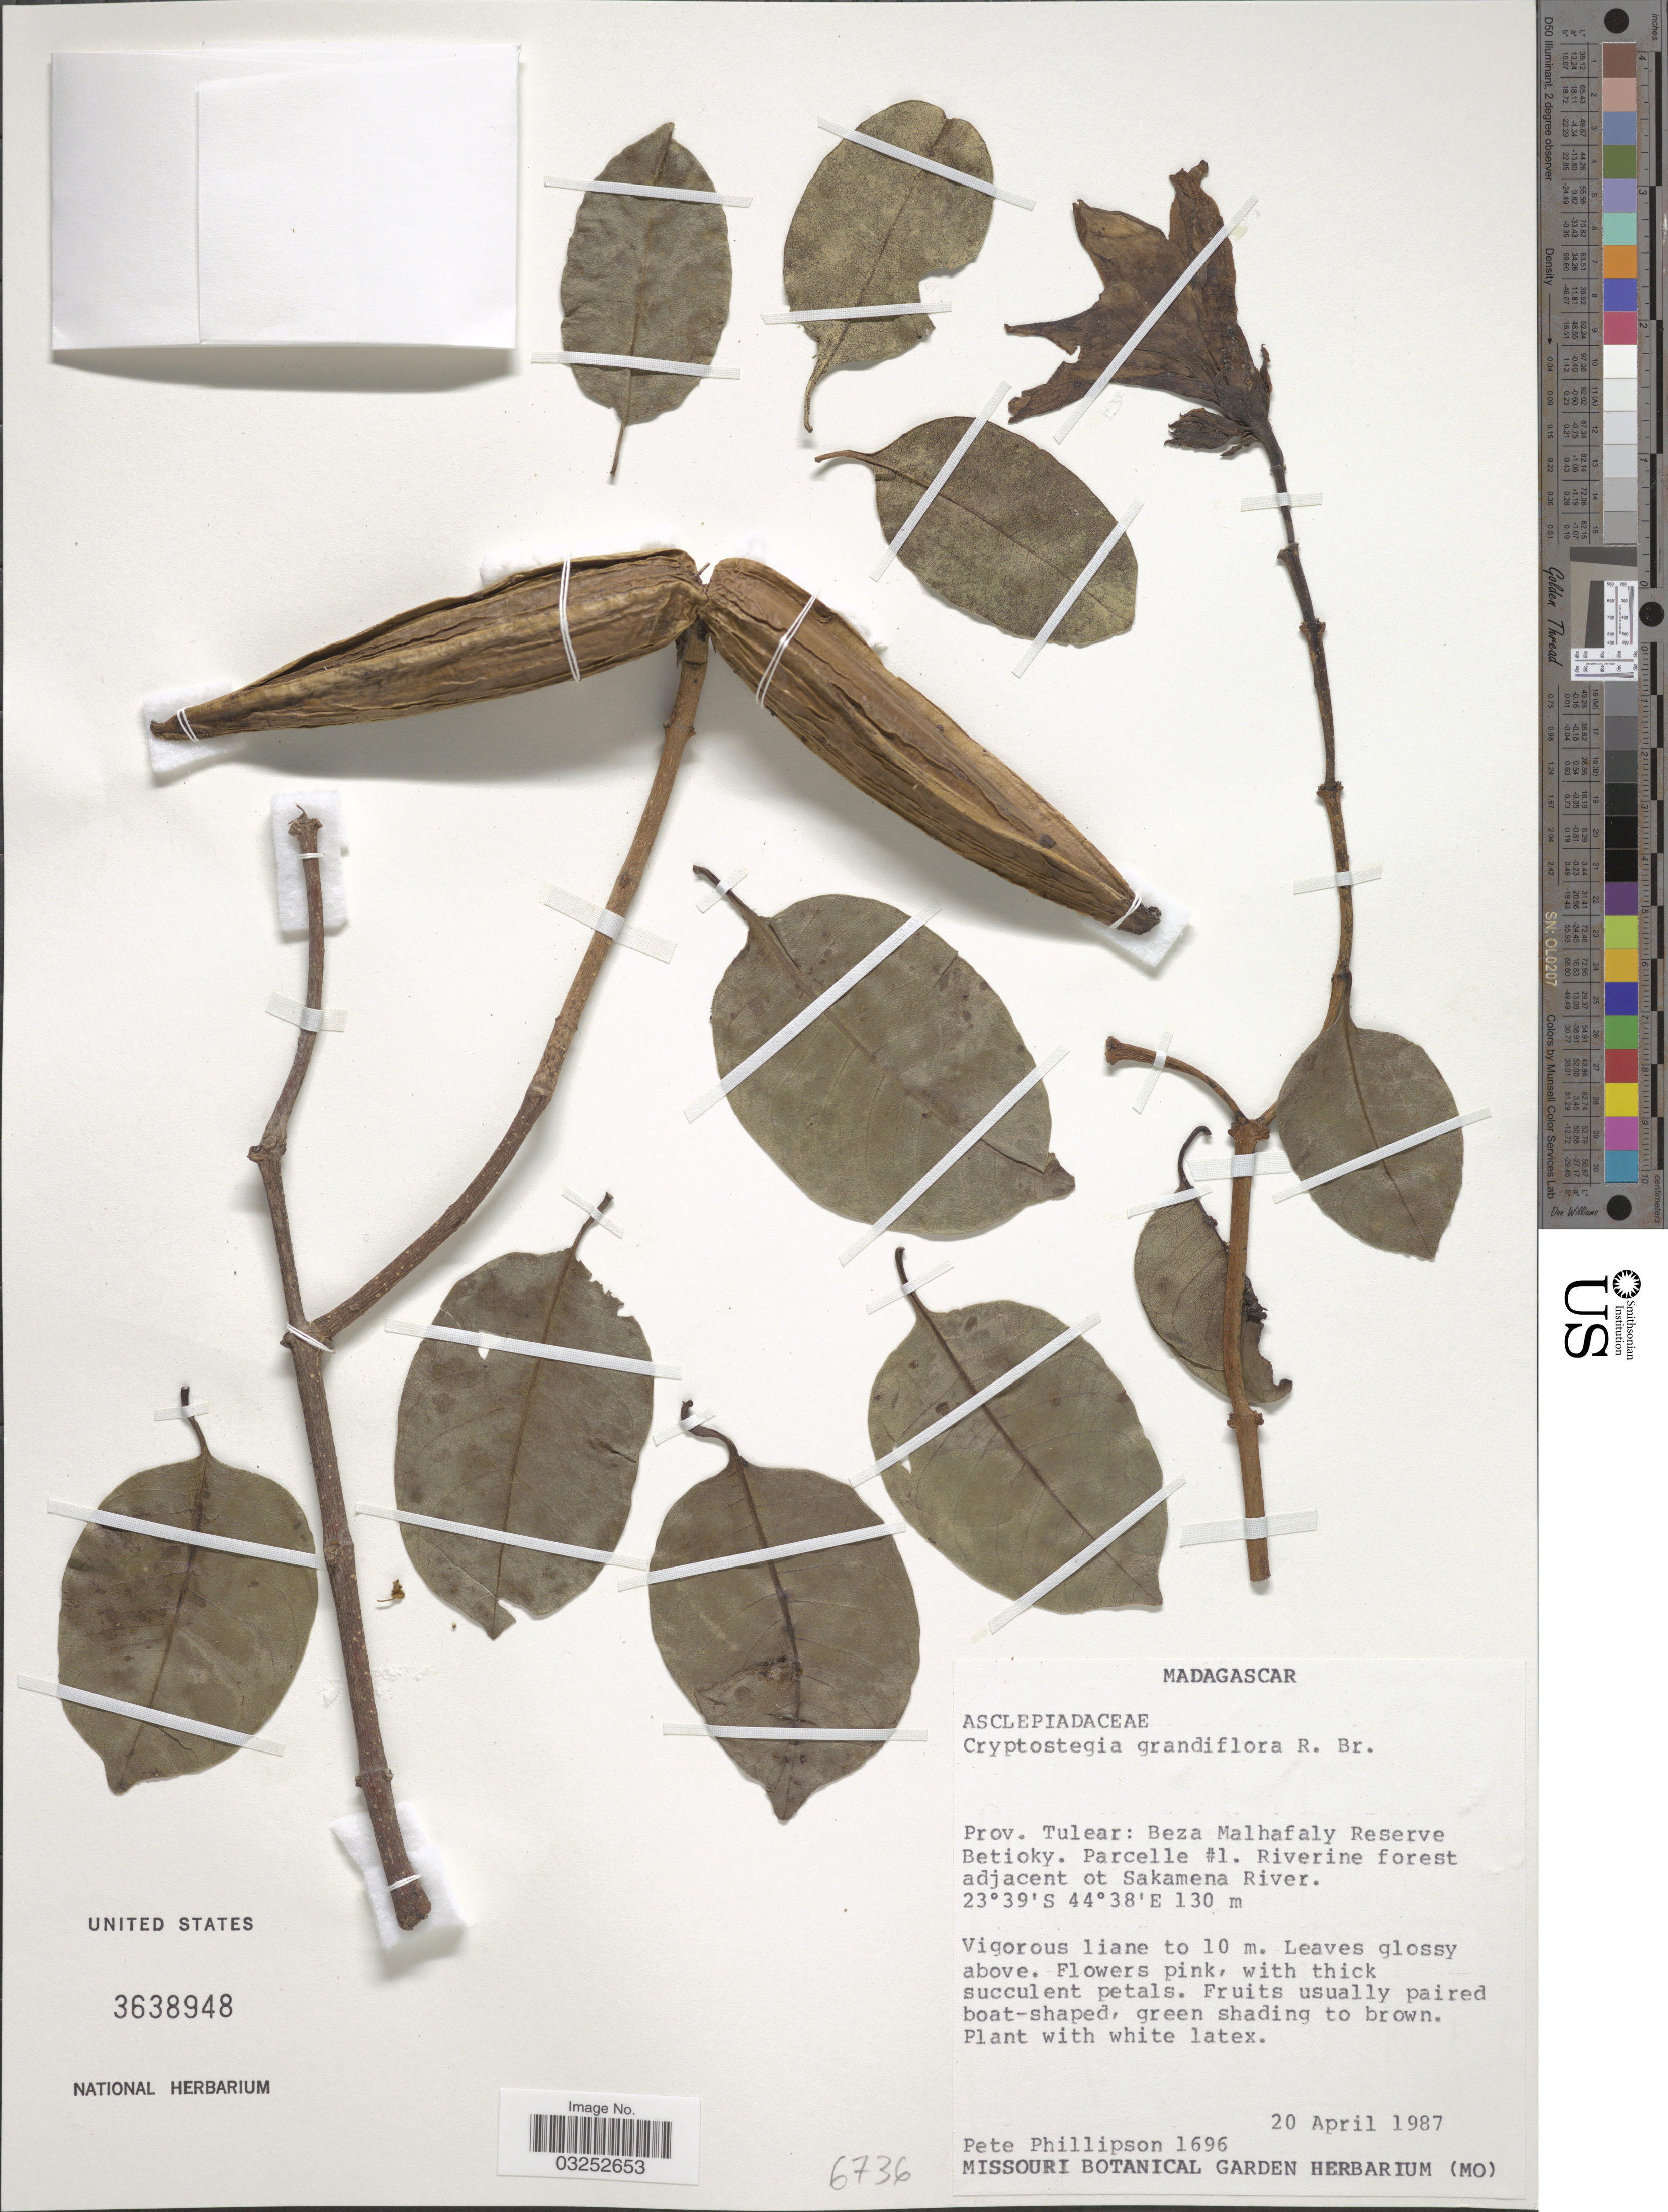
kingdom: Plantae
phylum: Tracheophyta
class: Magnoliopsida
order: Gentianales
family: Apocynaceae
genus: Cryptostegia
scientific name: Cryptostegia grandiflora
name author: Roxb. ex R. Br.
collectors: P. B. Phillipson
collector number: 1696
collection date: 1987-04-20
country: Madagascar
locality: Prov. Tulear: Beza Mahafaly Reserve Betioky, Parcelle #1, Riverine forest adjacent to Sakamena River.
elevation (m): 130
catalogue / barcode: US 3638948